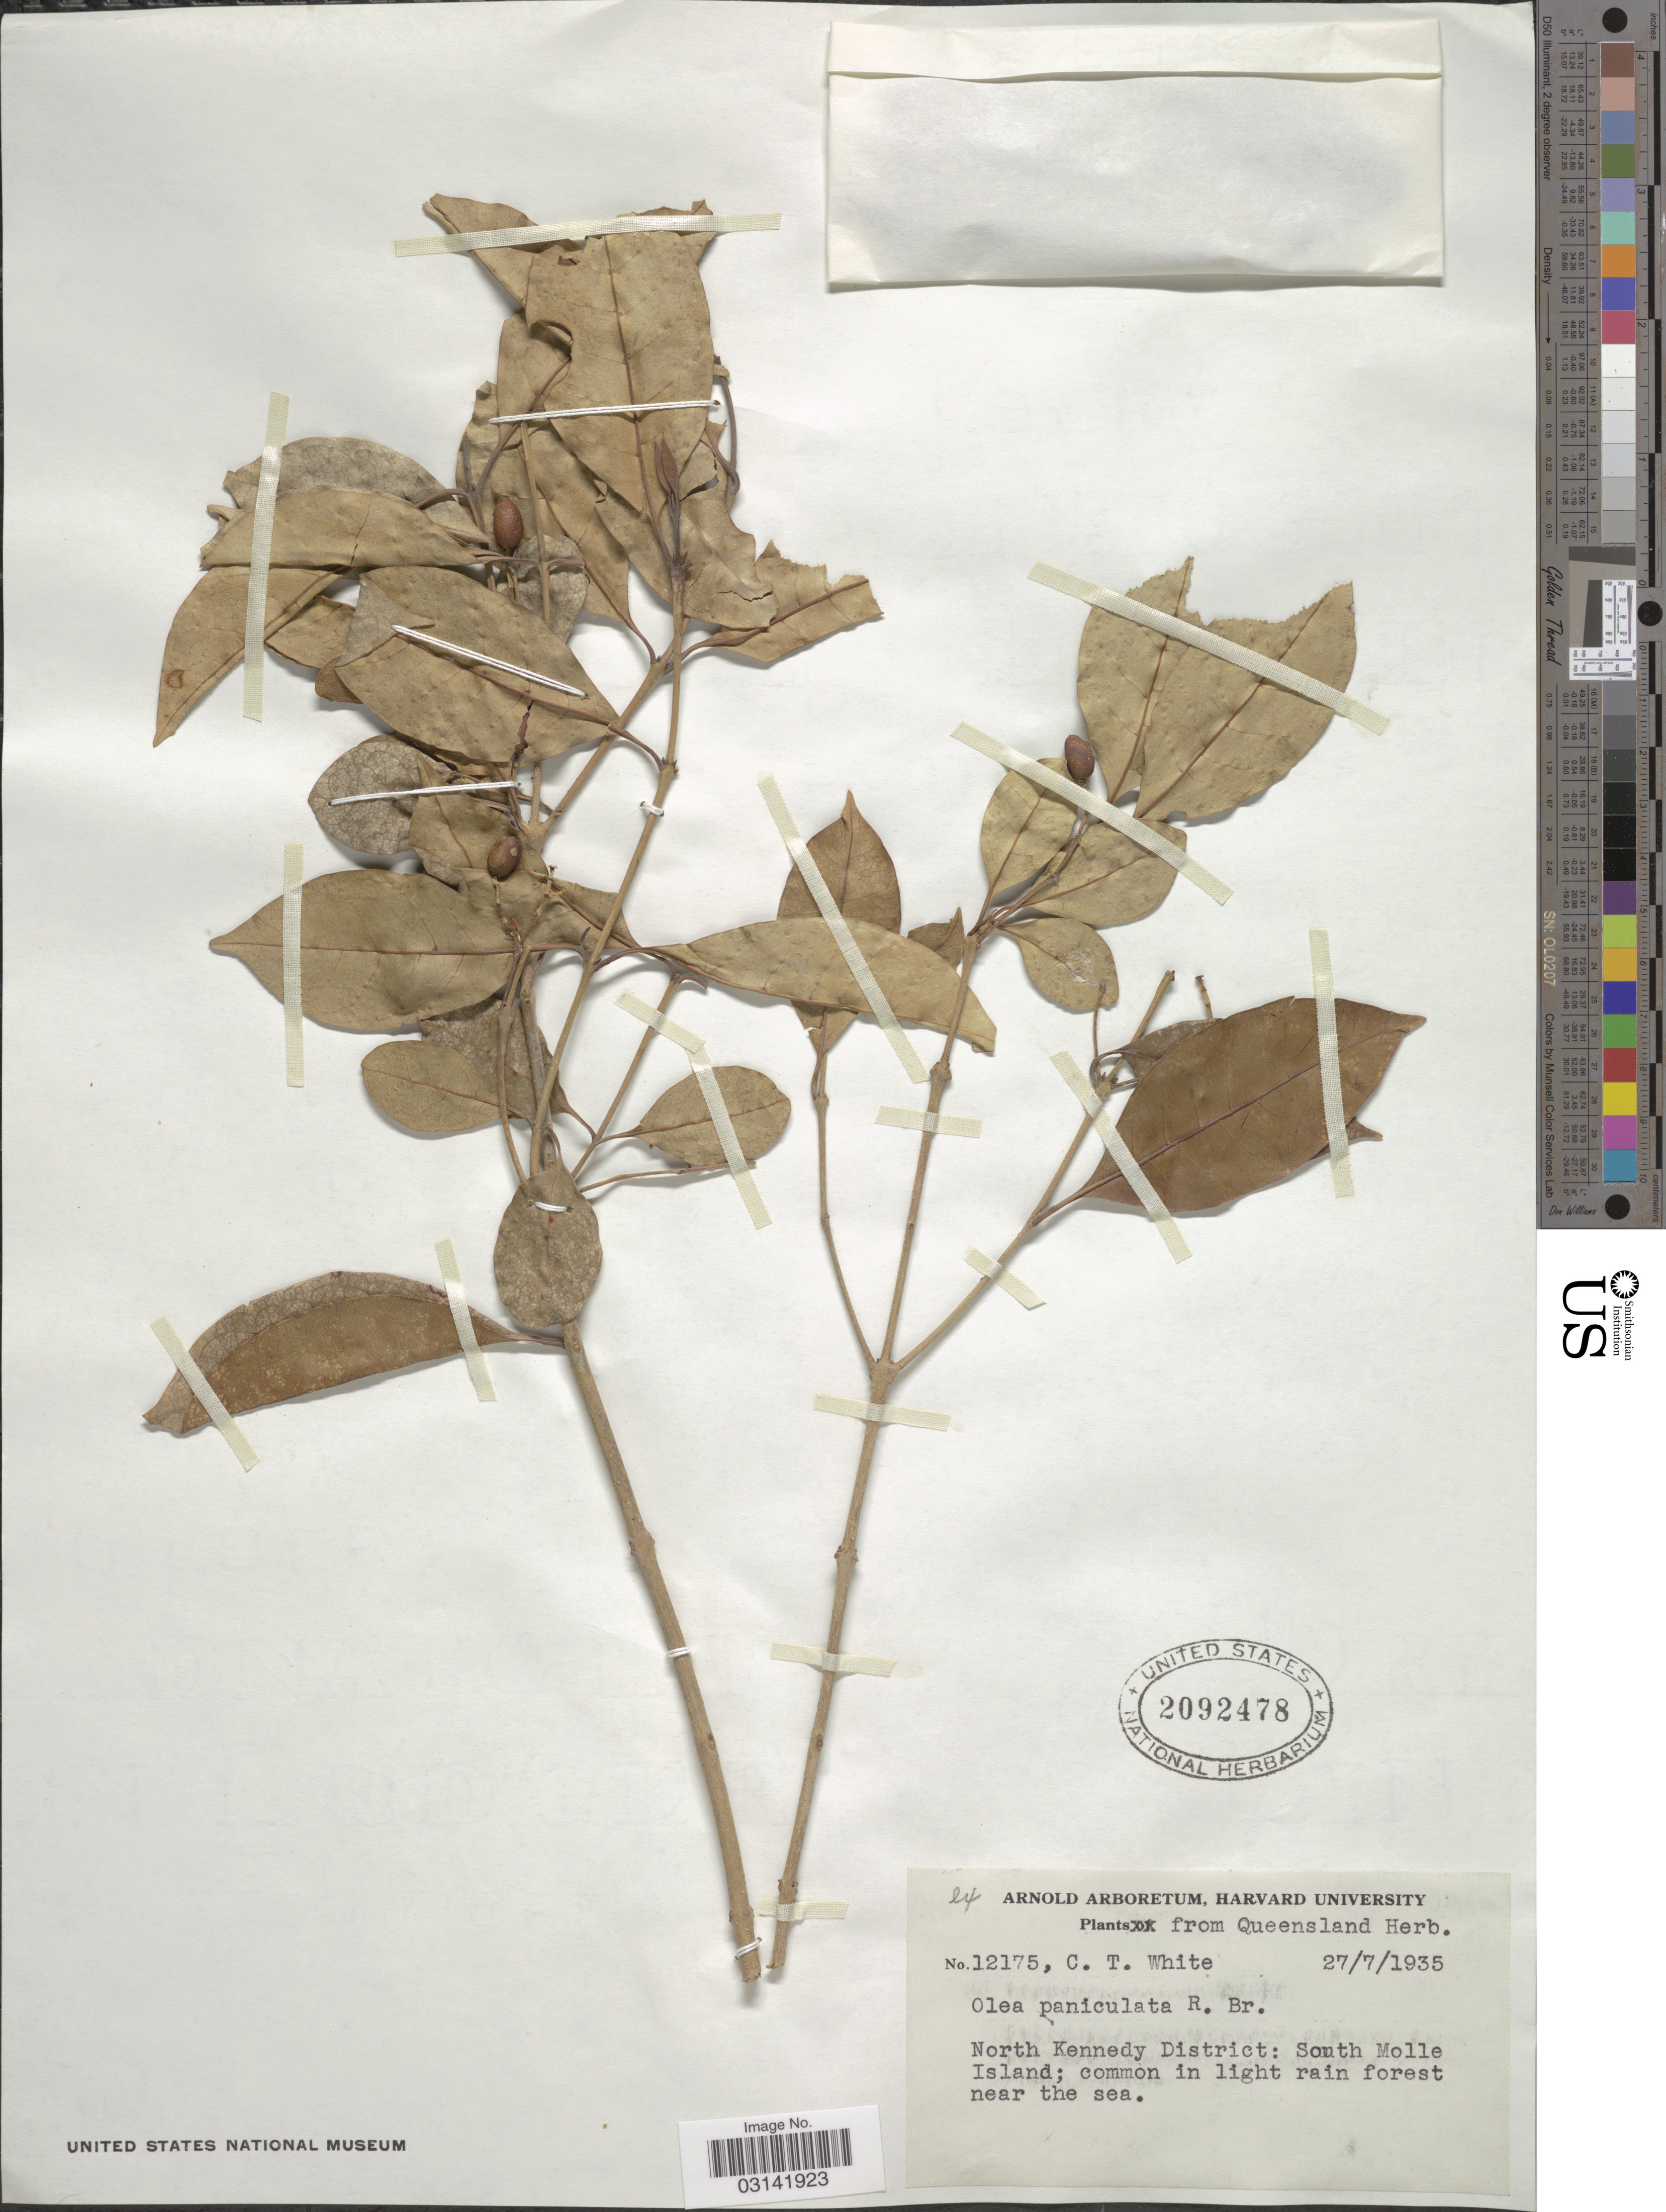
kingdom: Plantae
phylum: Tracheophyta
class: Magnoliopsida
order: Lamiales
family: Oleaceae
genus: Olea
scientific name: Olea paniculata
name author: R. Br.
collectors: C. T. White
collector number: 12175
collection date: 1935-07-27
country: Australia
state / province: Queensland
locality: North Kennedy District: South Molle Island.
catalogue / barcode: US 2092478